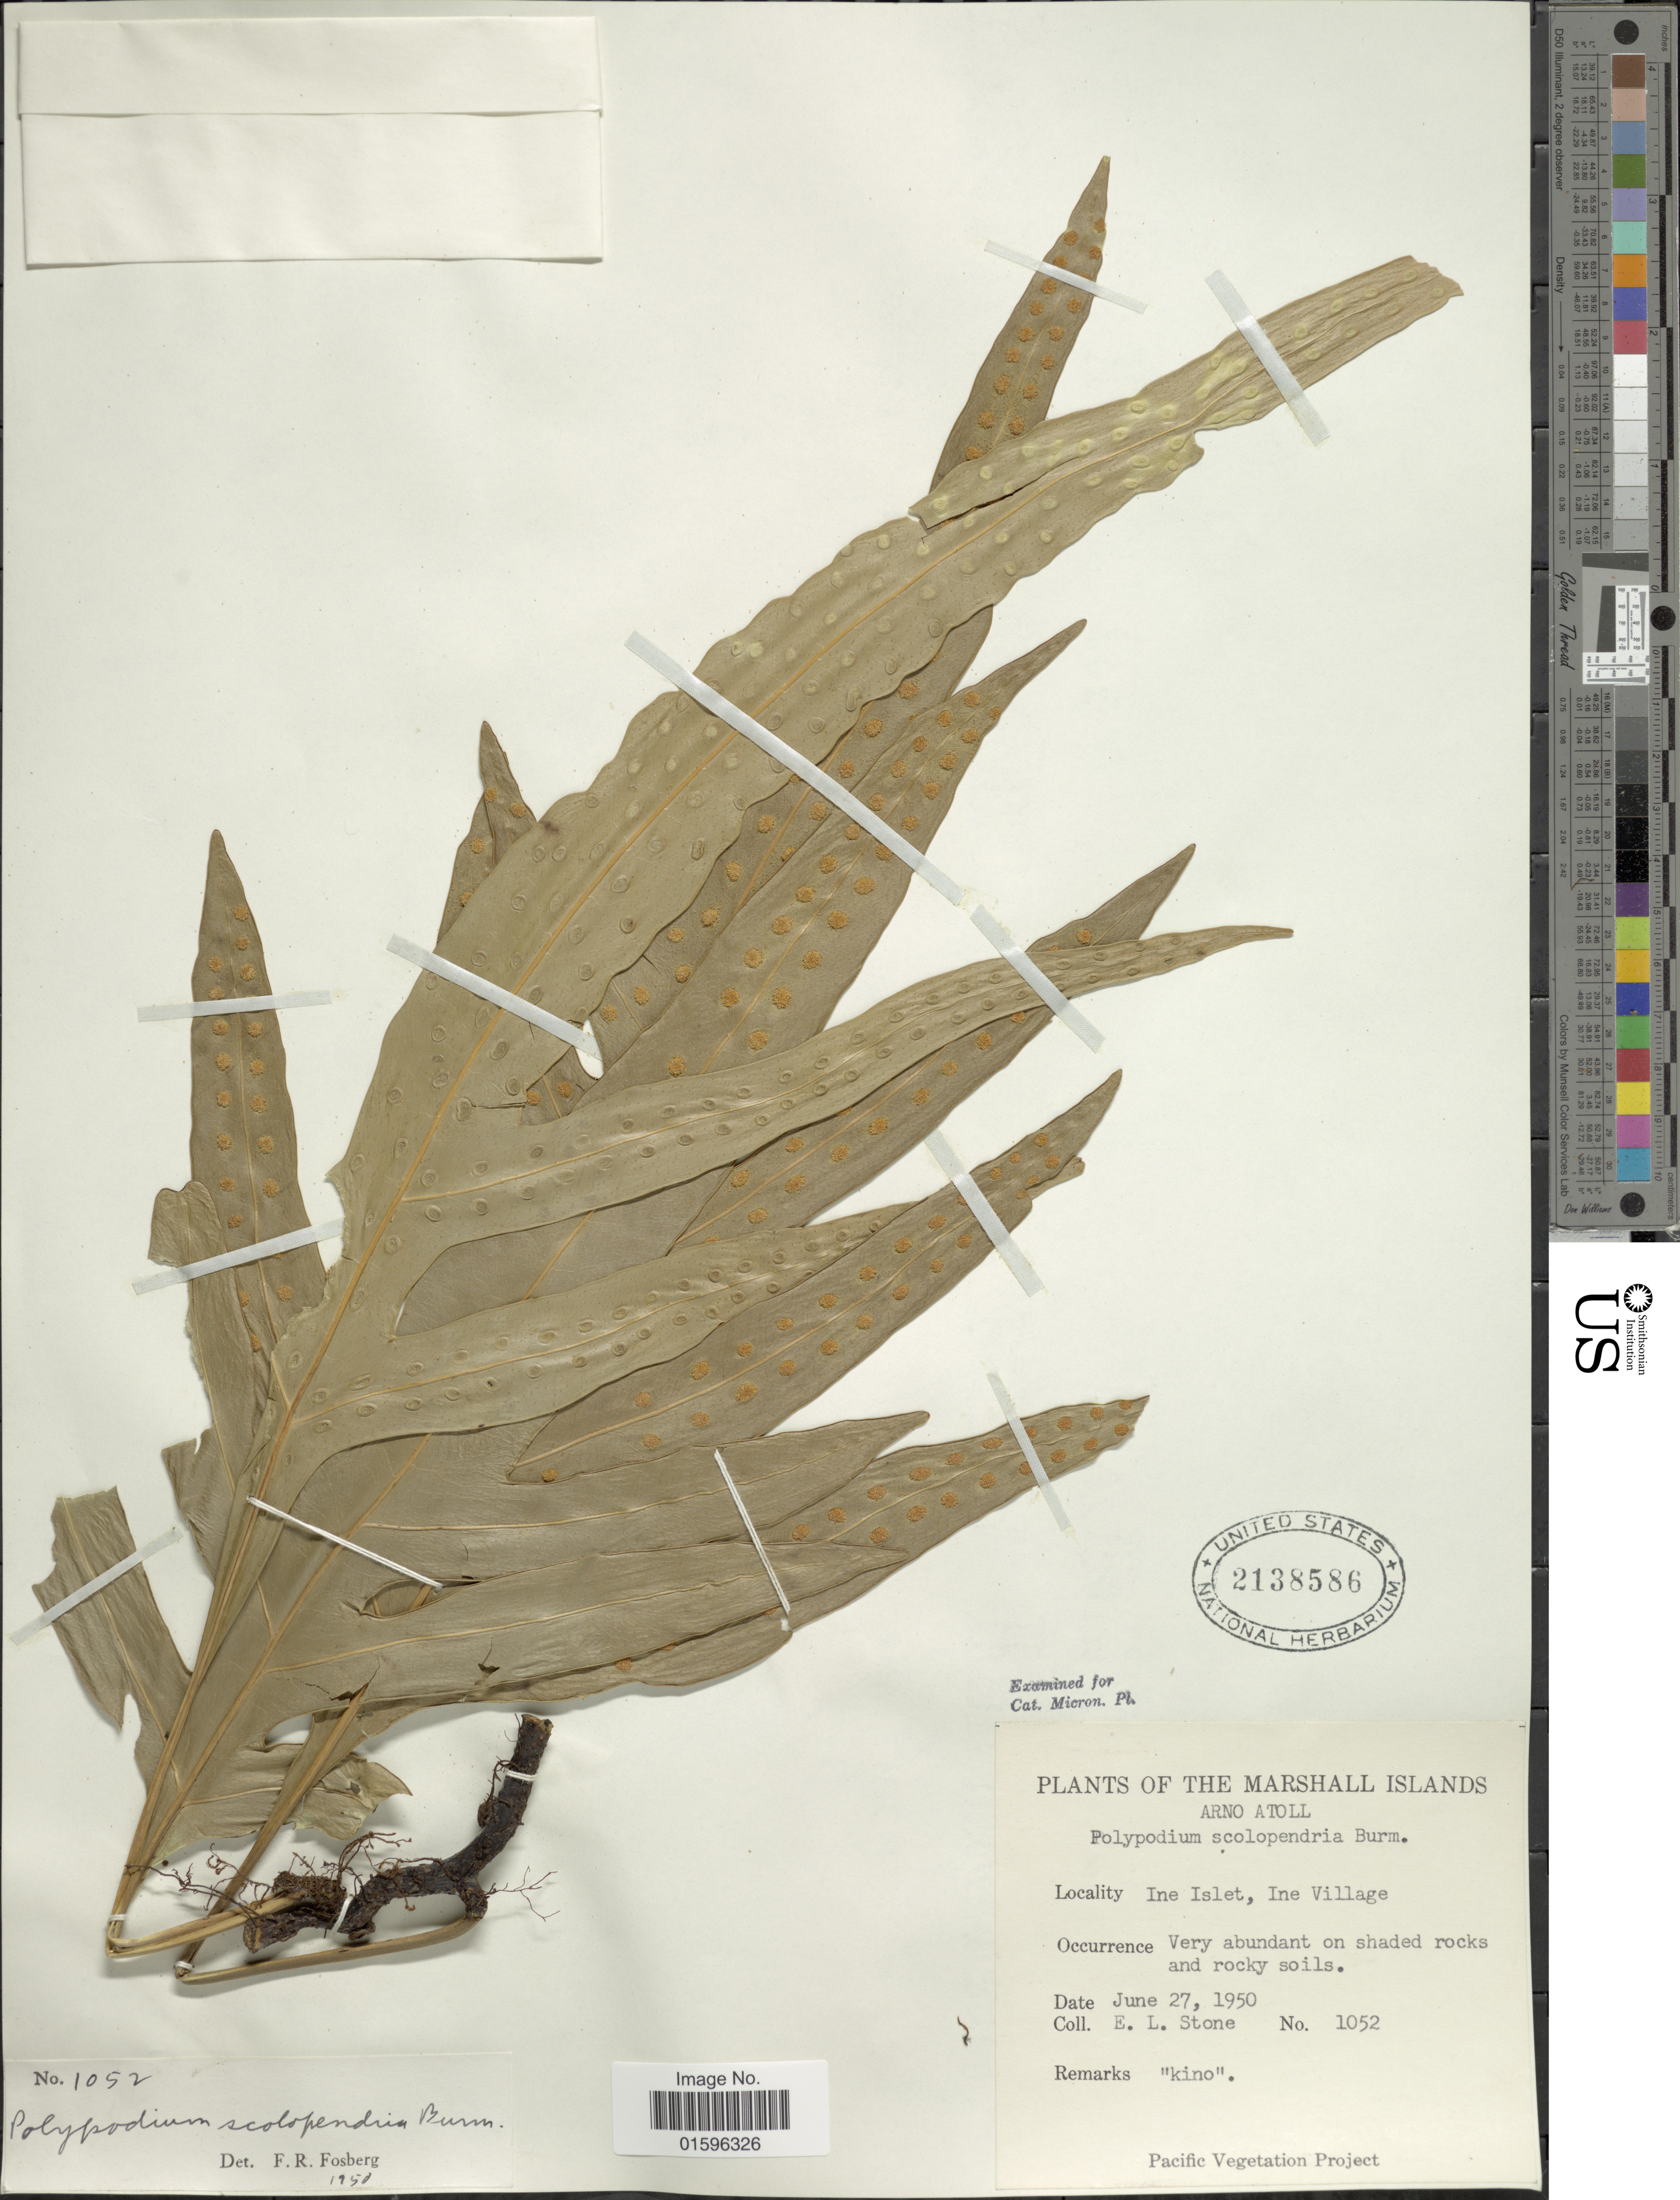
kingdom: Plantae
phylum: Tracheophyta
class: Polypodiopsida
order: Polypodiales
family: Polypodiaceae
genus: Polypodium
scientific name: Polypodium scolopendria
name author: Burm. f.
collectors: E. L. Stone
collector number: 1052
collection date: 1950-06-27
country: Marshall Islands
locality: The Marshall Islands, Arno Atoll, Ine Islet, Ine Village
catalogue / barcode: US 2138586